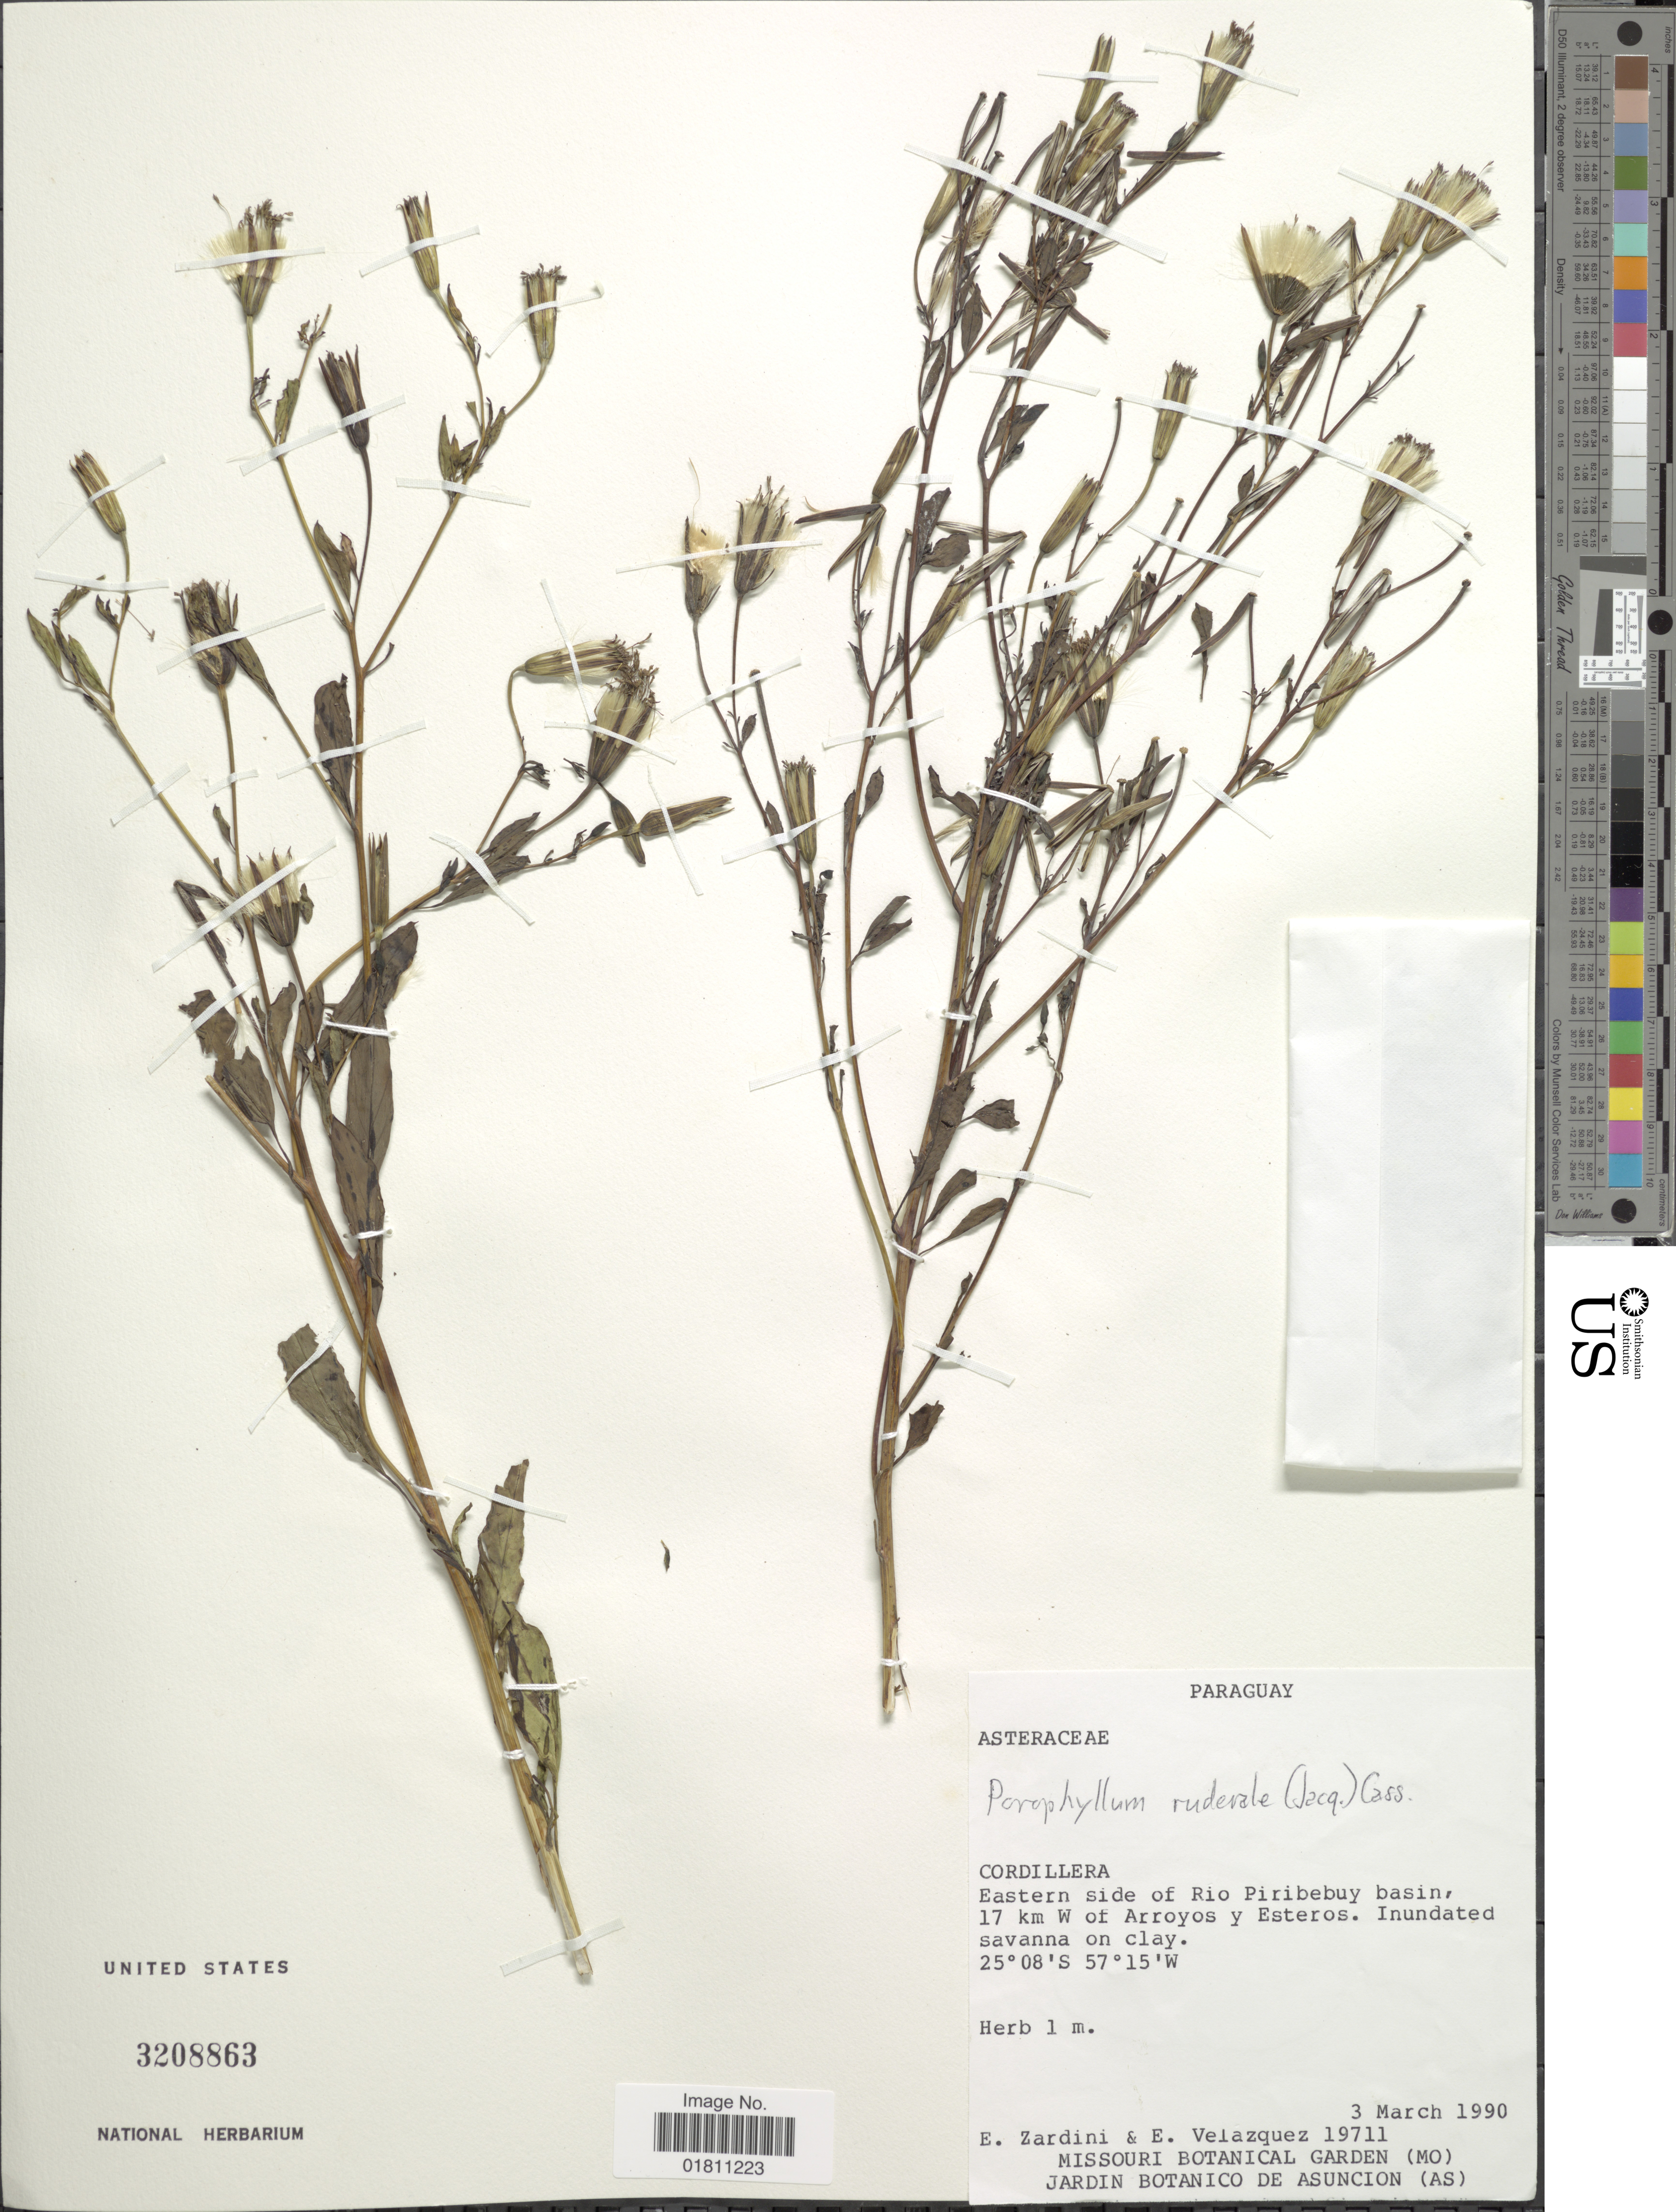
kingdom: Plantae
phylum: Tracheophyta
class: Magnoliopsida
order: Asterales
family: Asteraceae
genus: Porophyllum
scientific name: Porophyllum ruderale subsp. ruderale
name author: (Jacq.) Cass.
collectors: E. M. Zardini & E. Velazquez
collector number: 19711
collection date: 1990-03-03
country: Paraguay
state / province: Cordillera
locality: Eastern side of Rio Piribebuy basin, 17 km W of Arroyos y Esteros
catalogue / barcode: US 3208863